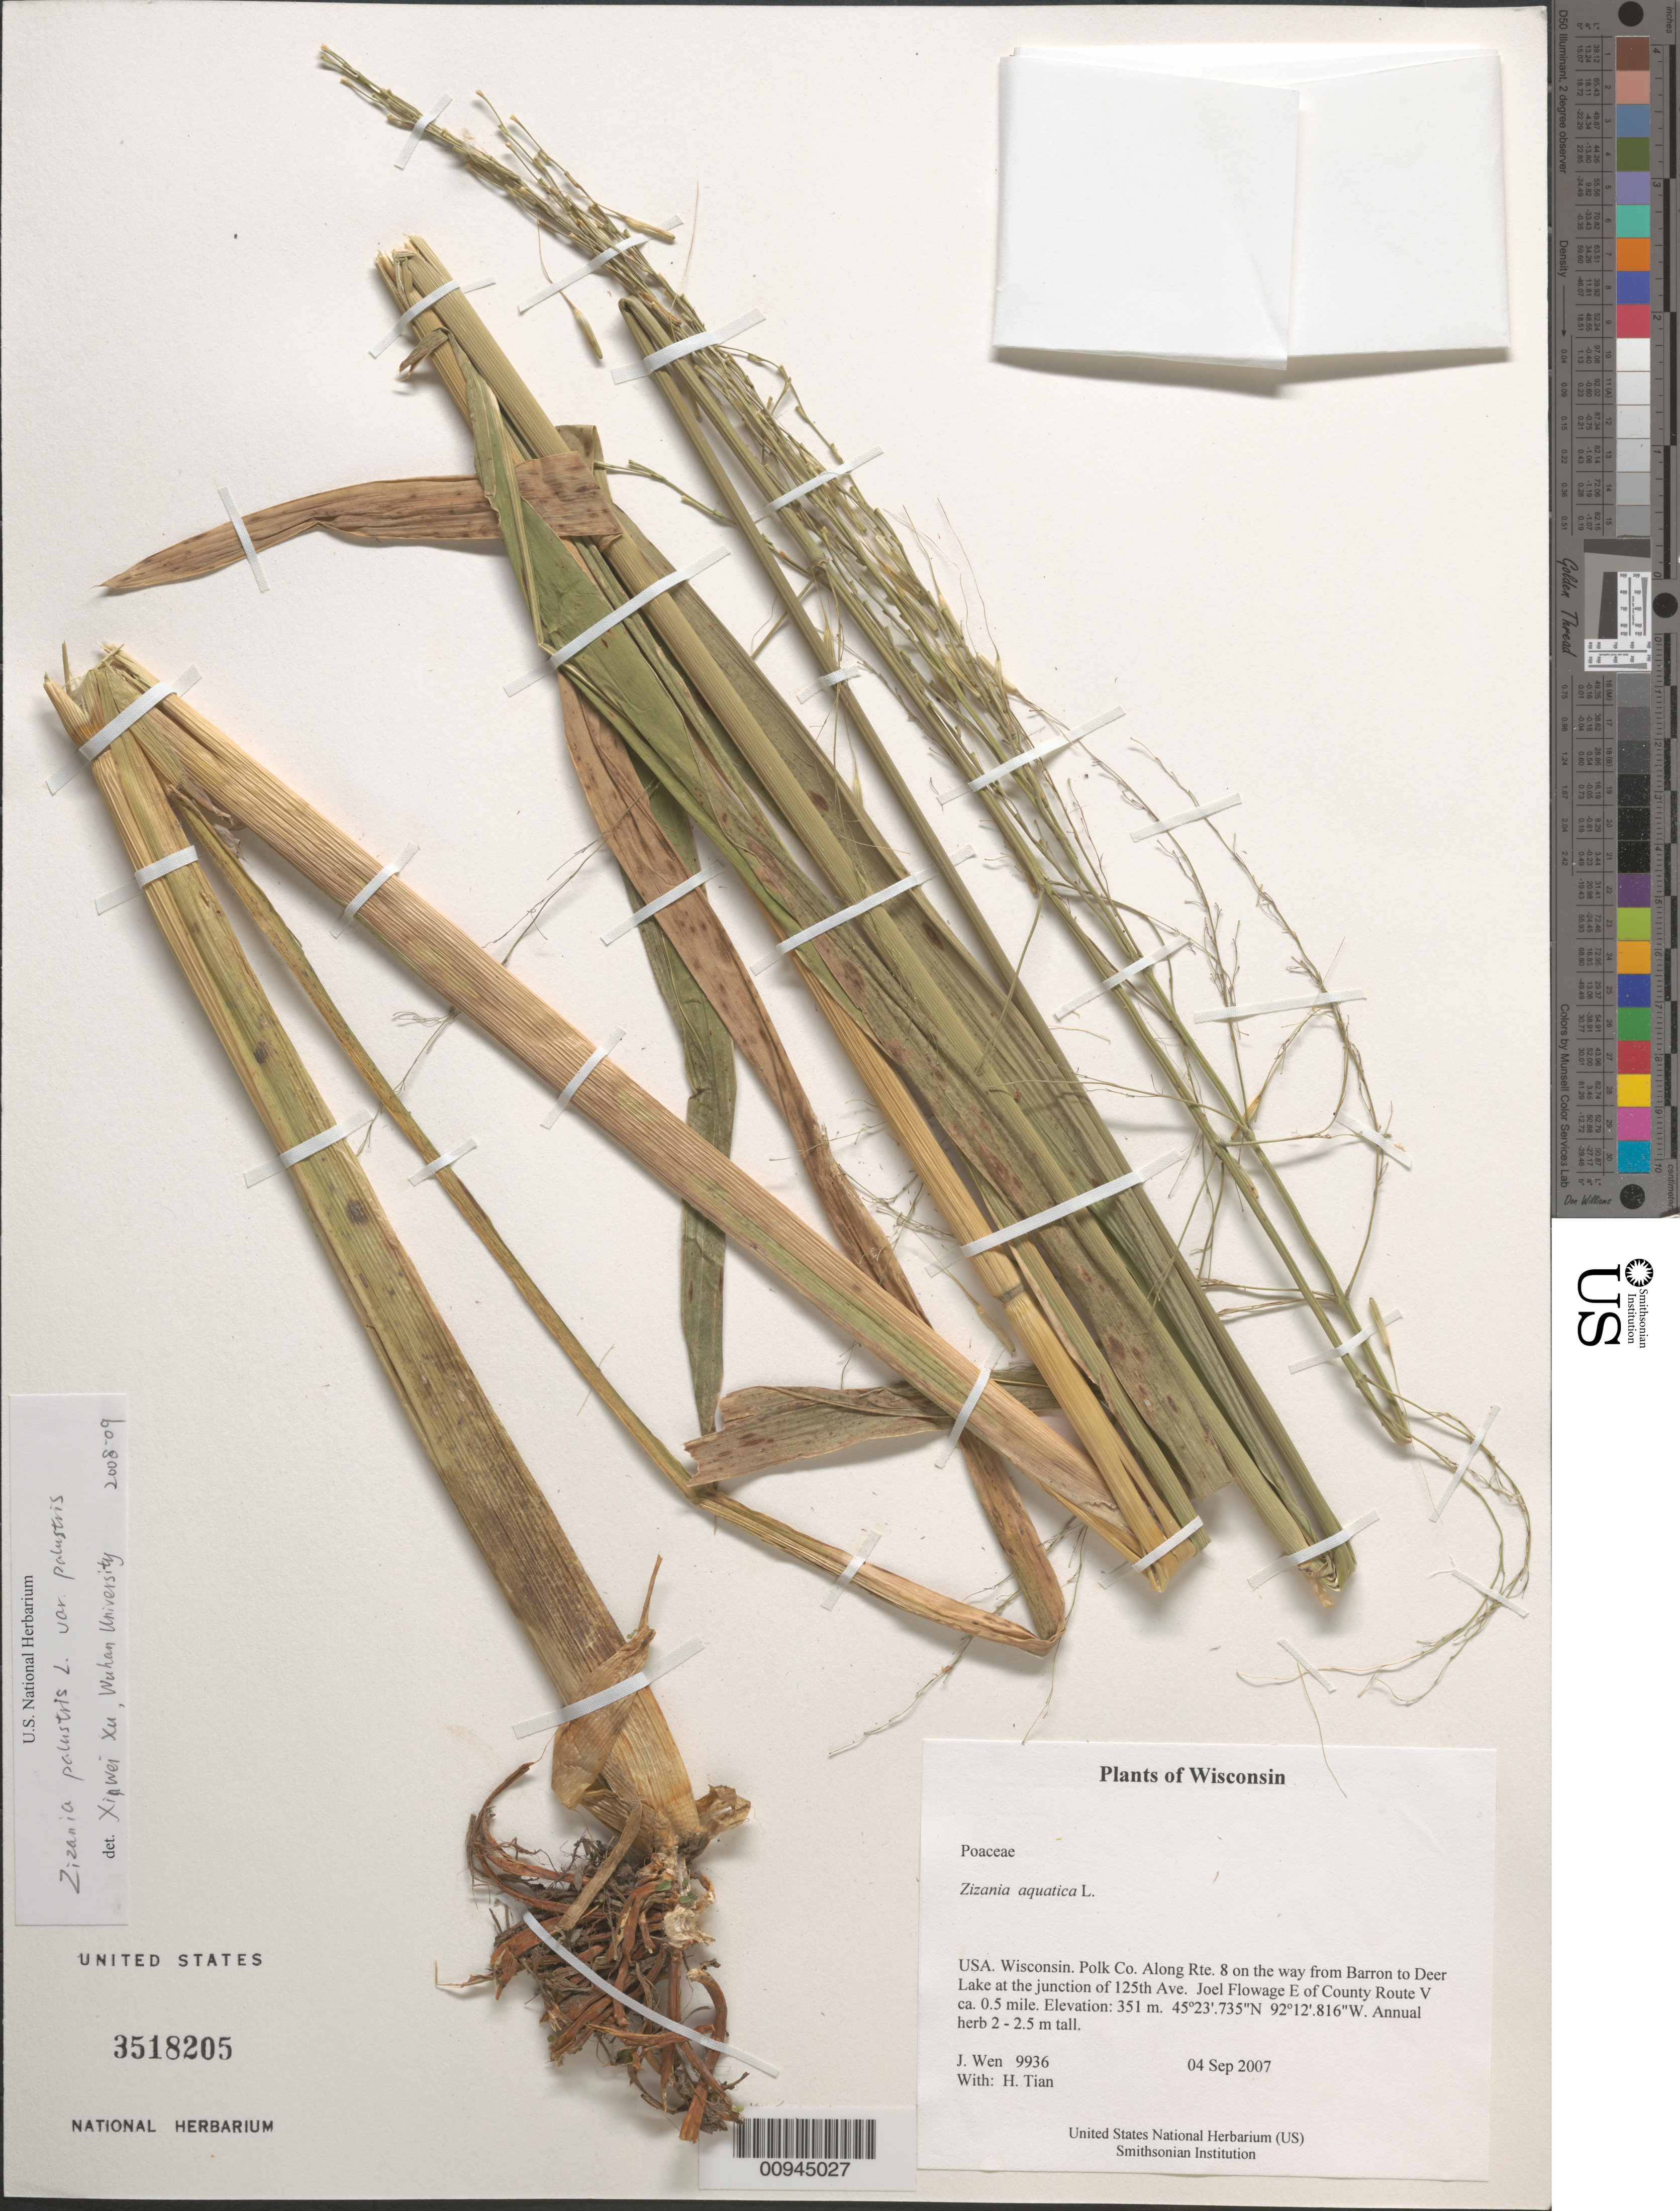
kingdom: Plantae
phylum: Tracheophyta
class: Liliopsida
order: Poales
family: Poaceae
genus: Zizania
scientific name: Zizania palustris var. palustris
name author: L.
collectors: J. Wen & H. Tian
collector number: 9936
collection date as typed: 04 Sep 2007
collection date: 2007-09-04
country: United States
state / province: Wisconsin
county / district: Polk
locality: Along Rte. 8 on the way from Barron to Deer Lake at the junction of 125th Ave. Joel Flowage E of County Route V ca. 0.5 mile.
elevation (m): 351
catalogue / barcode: US 3518205